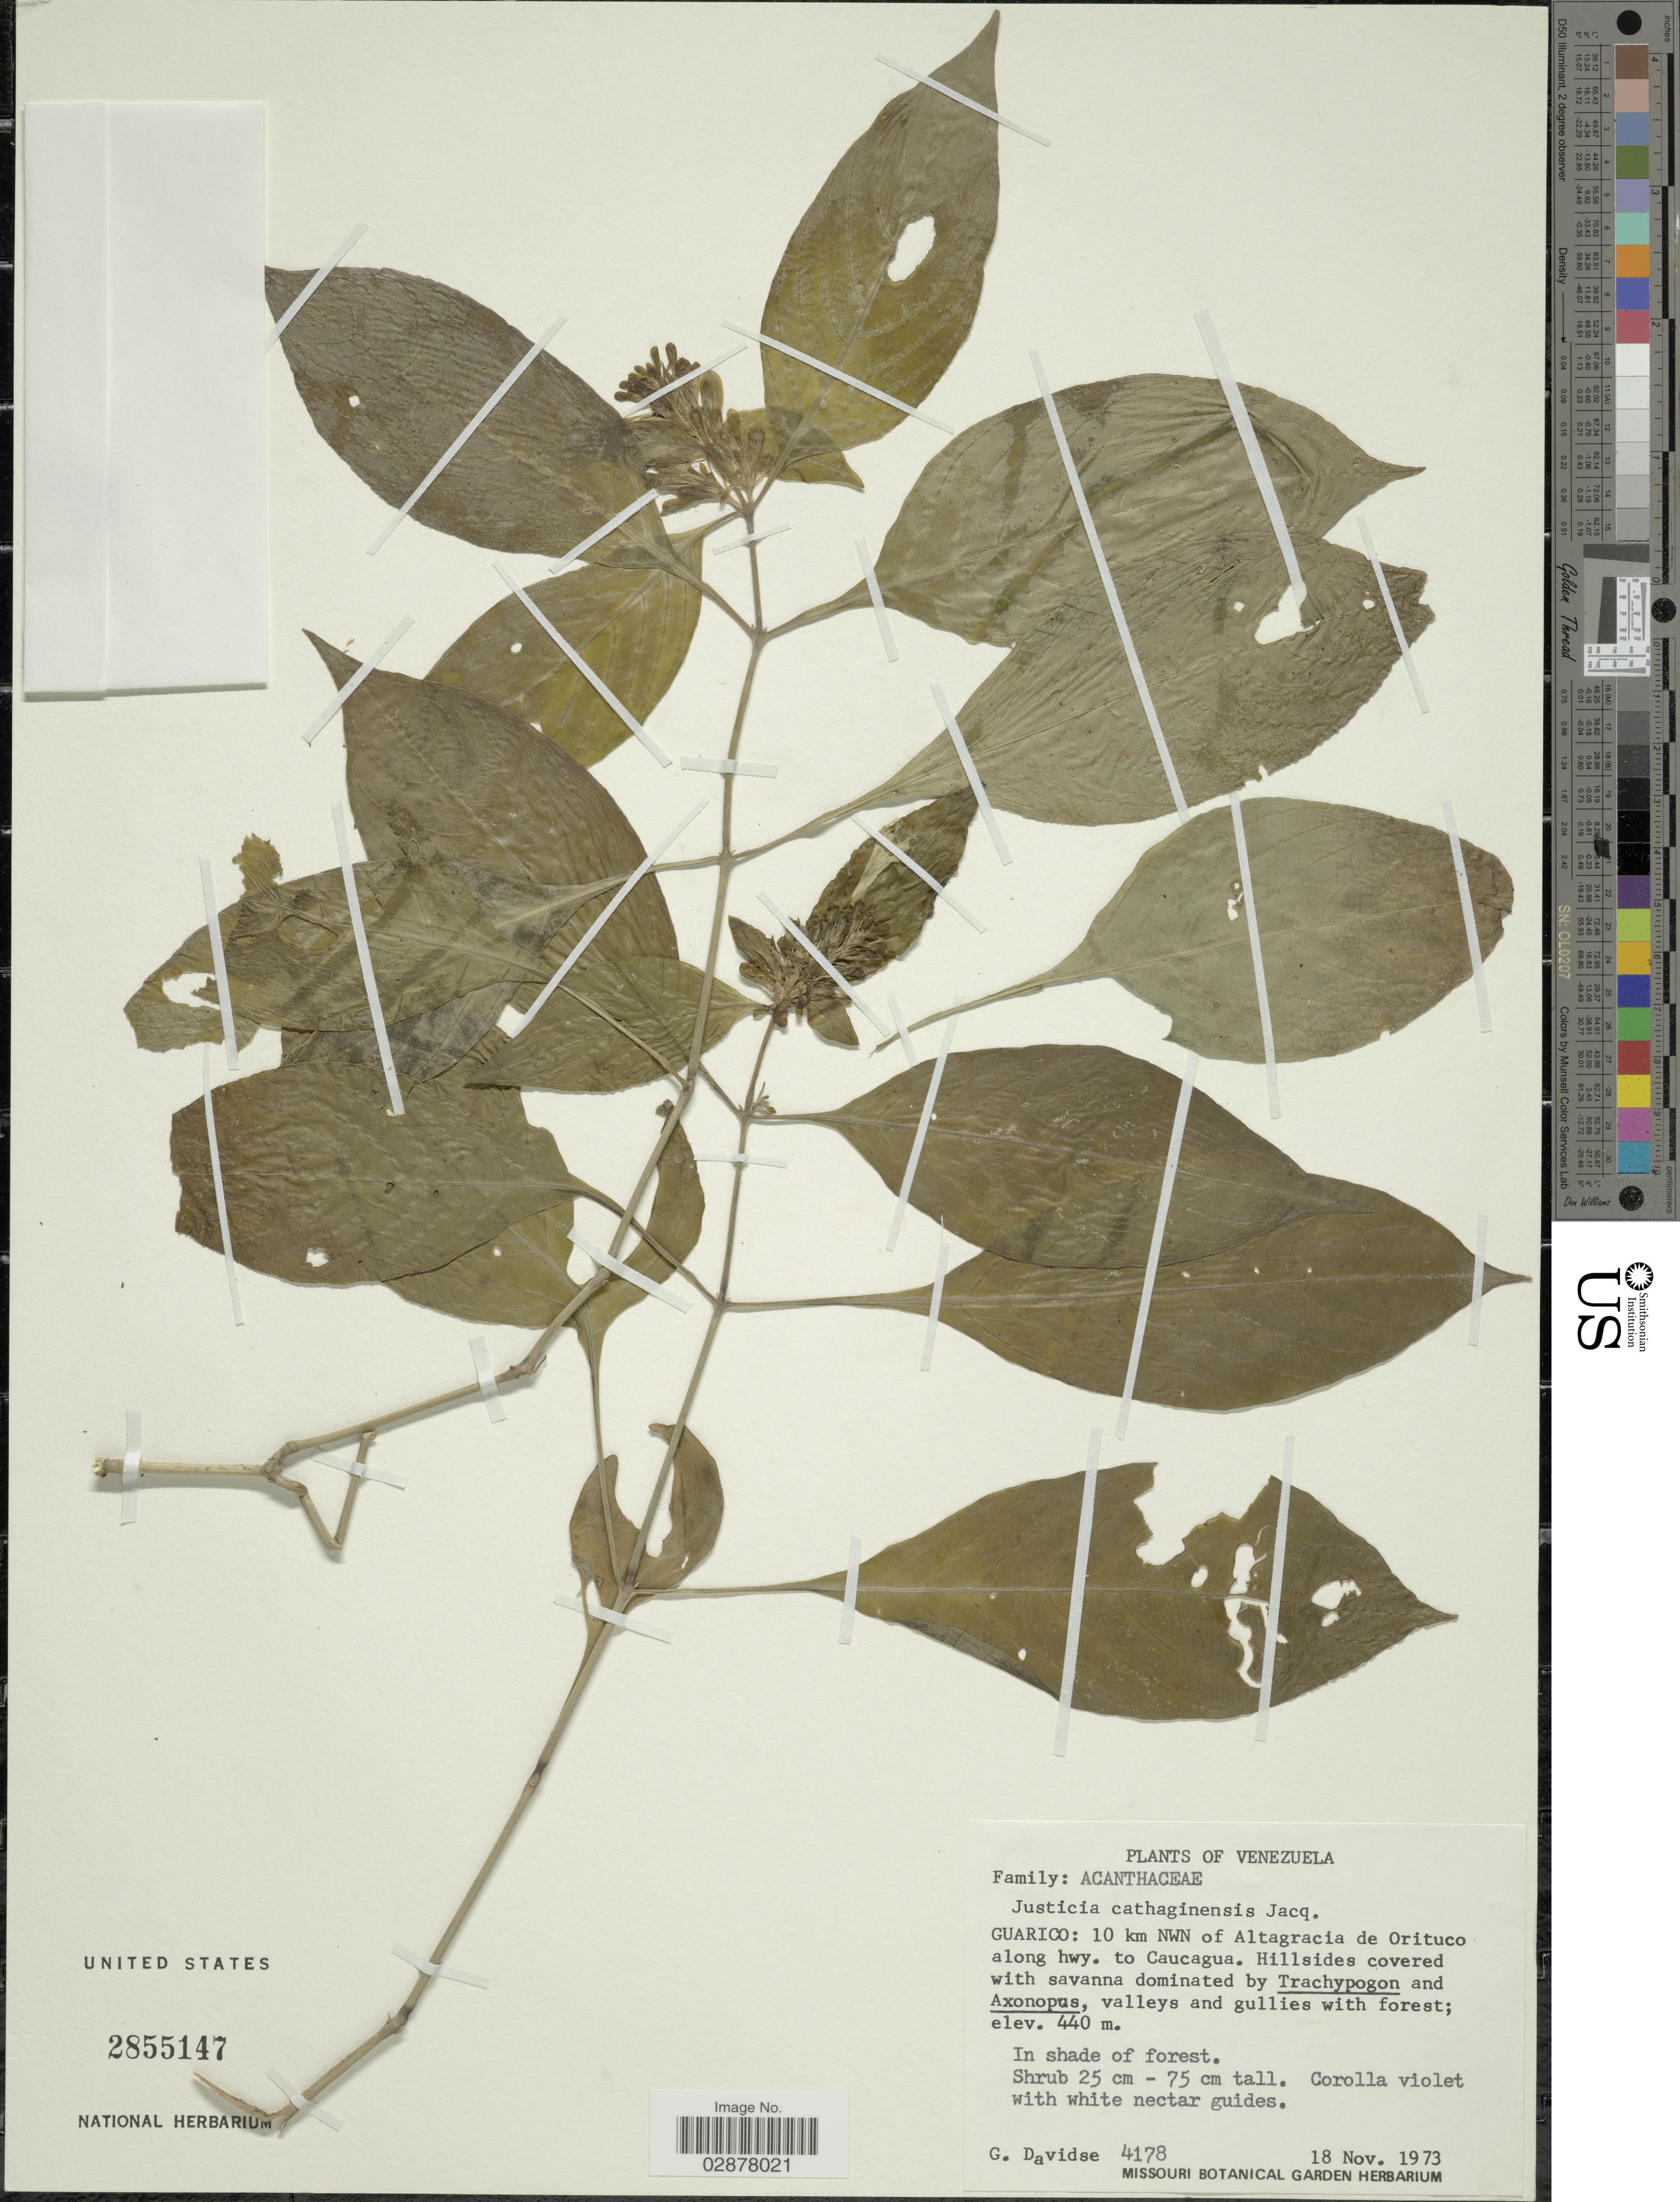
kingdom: Plantae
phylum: Tracheophyta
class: Magnoliopsida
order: Lamiales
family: Acanthaceae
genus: Justicia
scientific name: Justicia carthaginensis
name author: Jacq.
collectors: G. Davidse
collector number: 4178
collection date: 1973-11-18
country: Venezuela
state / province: Guárico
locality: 10 km NWN of Altagracia de Orituco along hwy. to Caucagua.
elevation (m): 440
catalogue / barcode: US 2855147